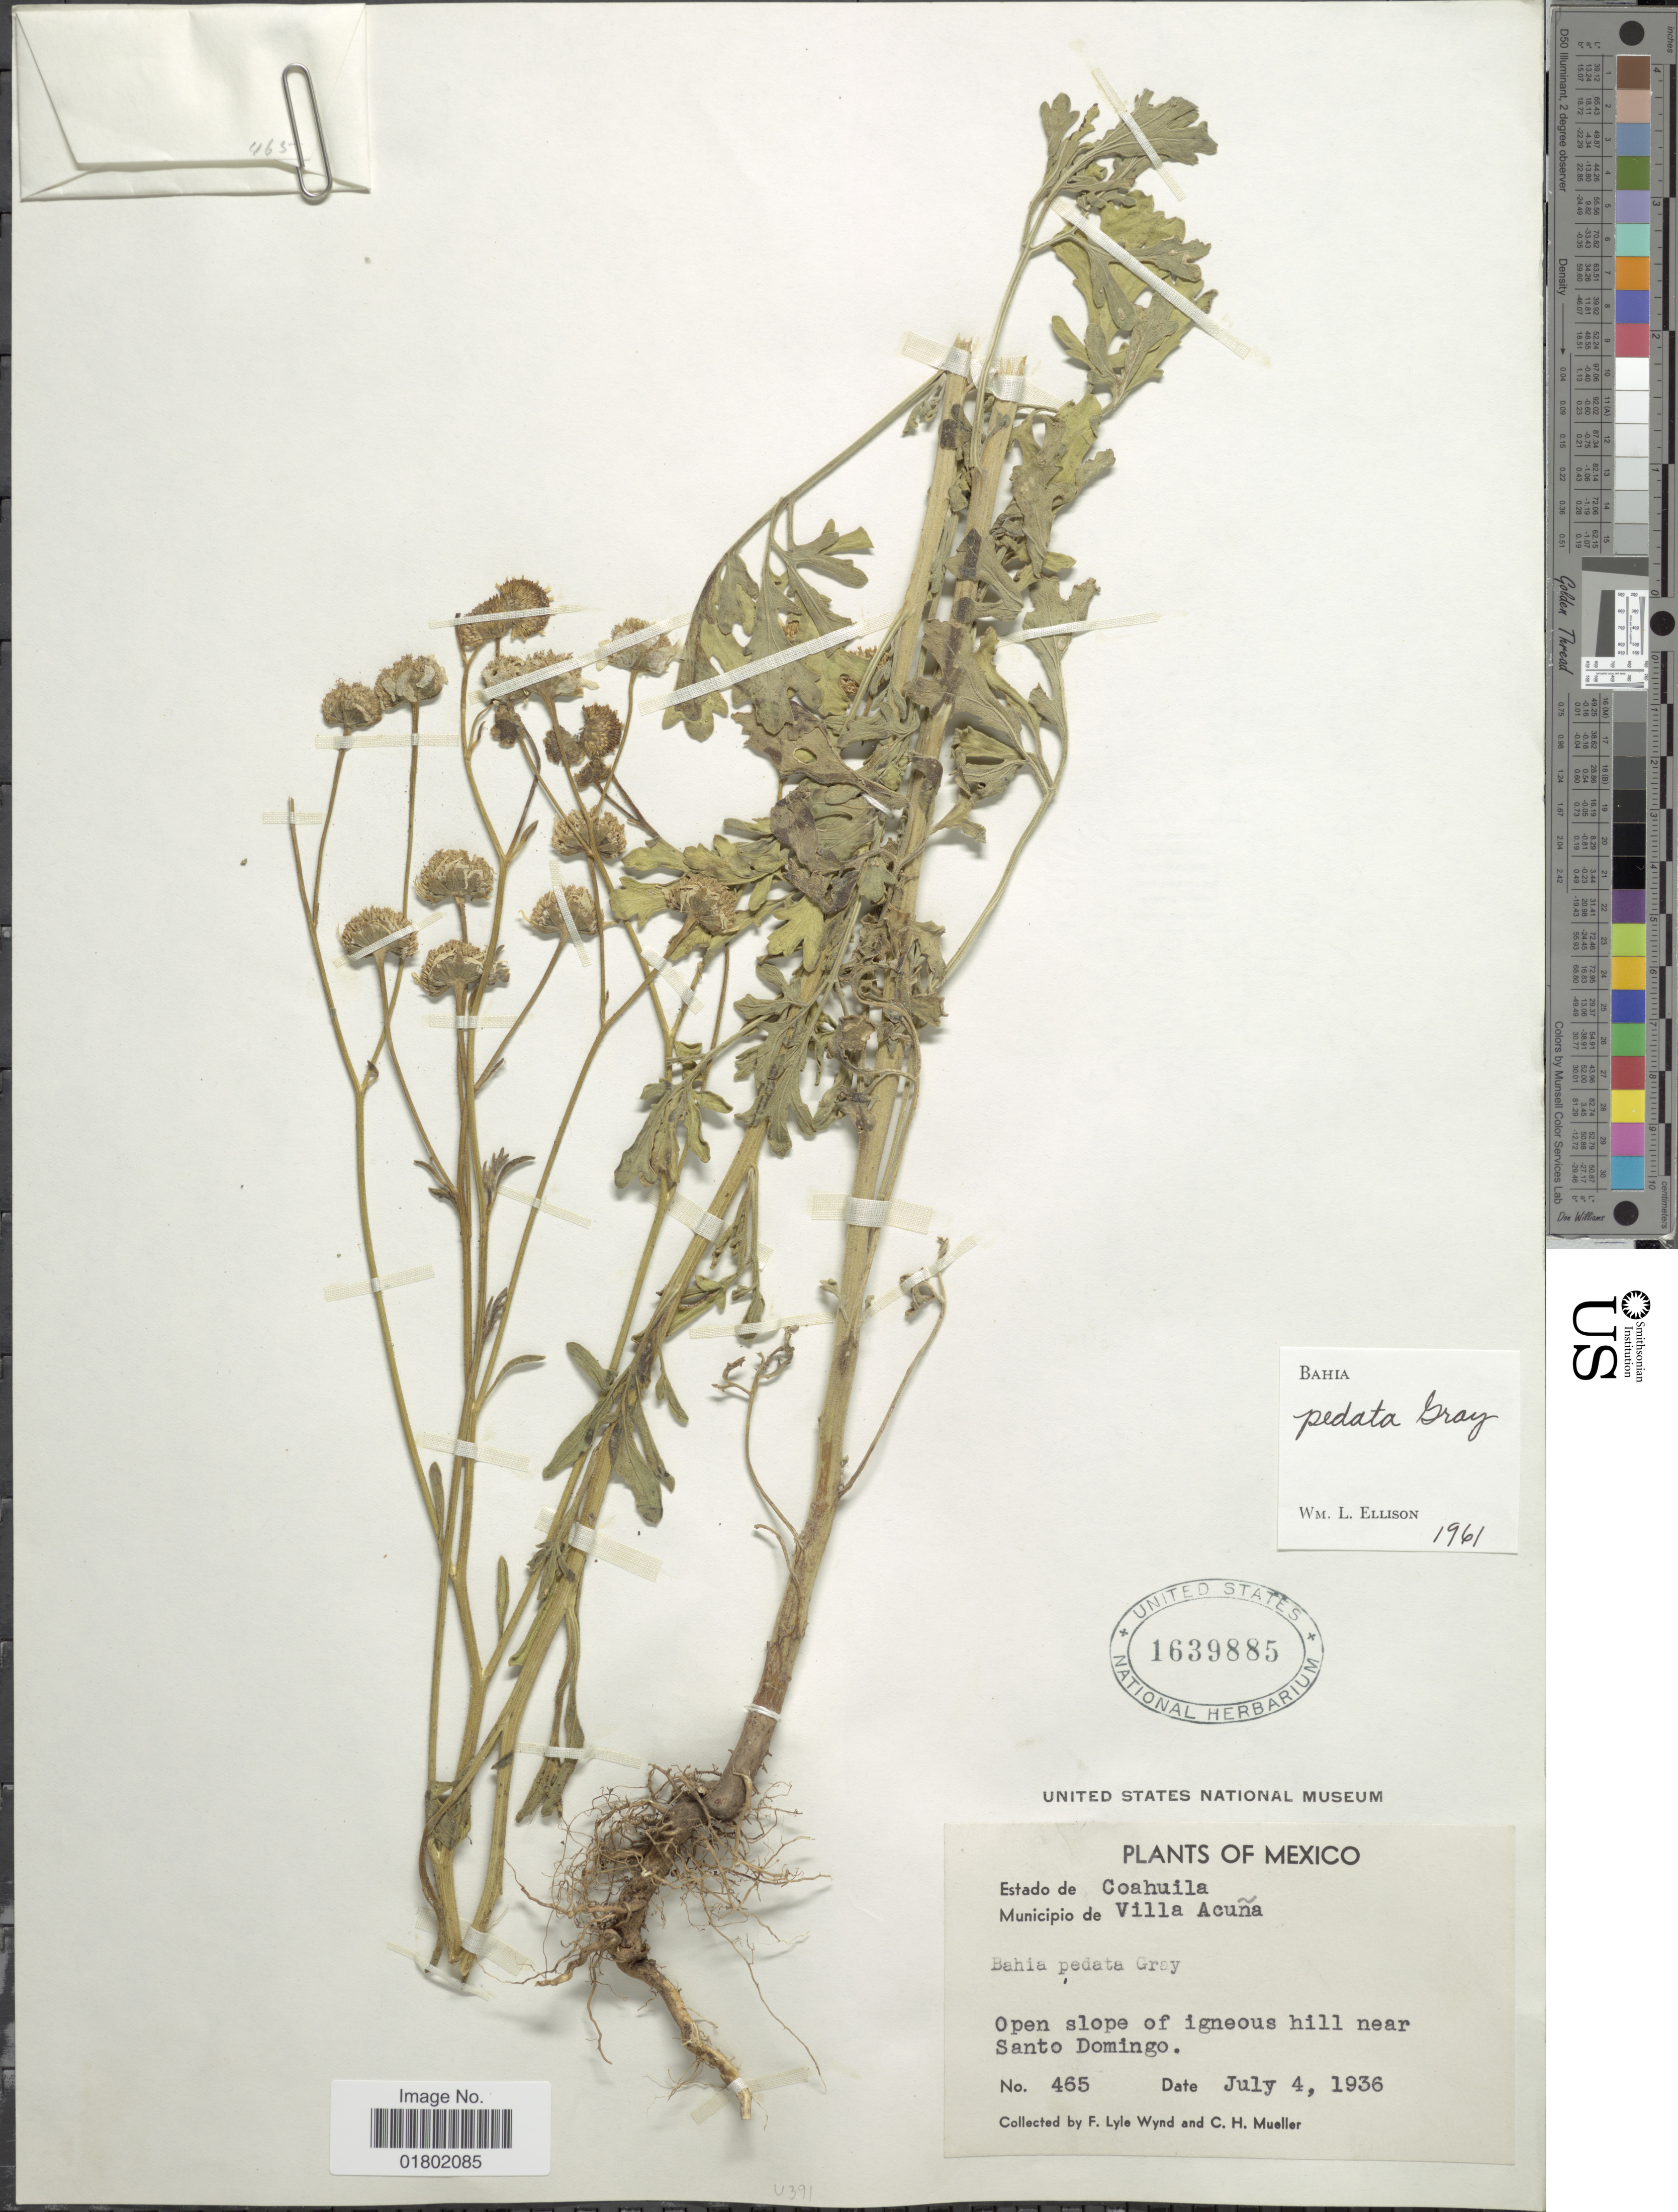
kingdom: Plantae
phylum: Tracheophyta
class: Magnoliopsida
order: Asterales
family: Asteraceae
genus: Bahia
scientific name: Bahia pedata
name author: A. Gray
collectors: F. L. Wynd & C. H. Mueller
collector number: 465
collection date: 1936-07-04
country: Mexico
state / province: Coahuila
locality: Municipio de Villa Acuna, open slope of igneous hill near Santo Domingo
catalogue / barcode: US 1639885